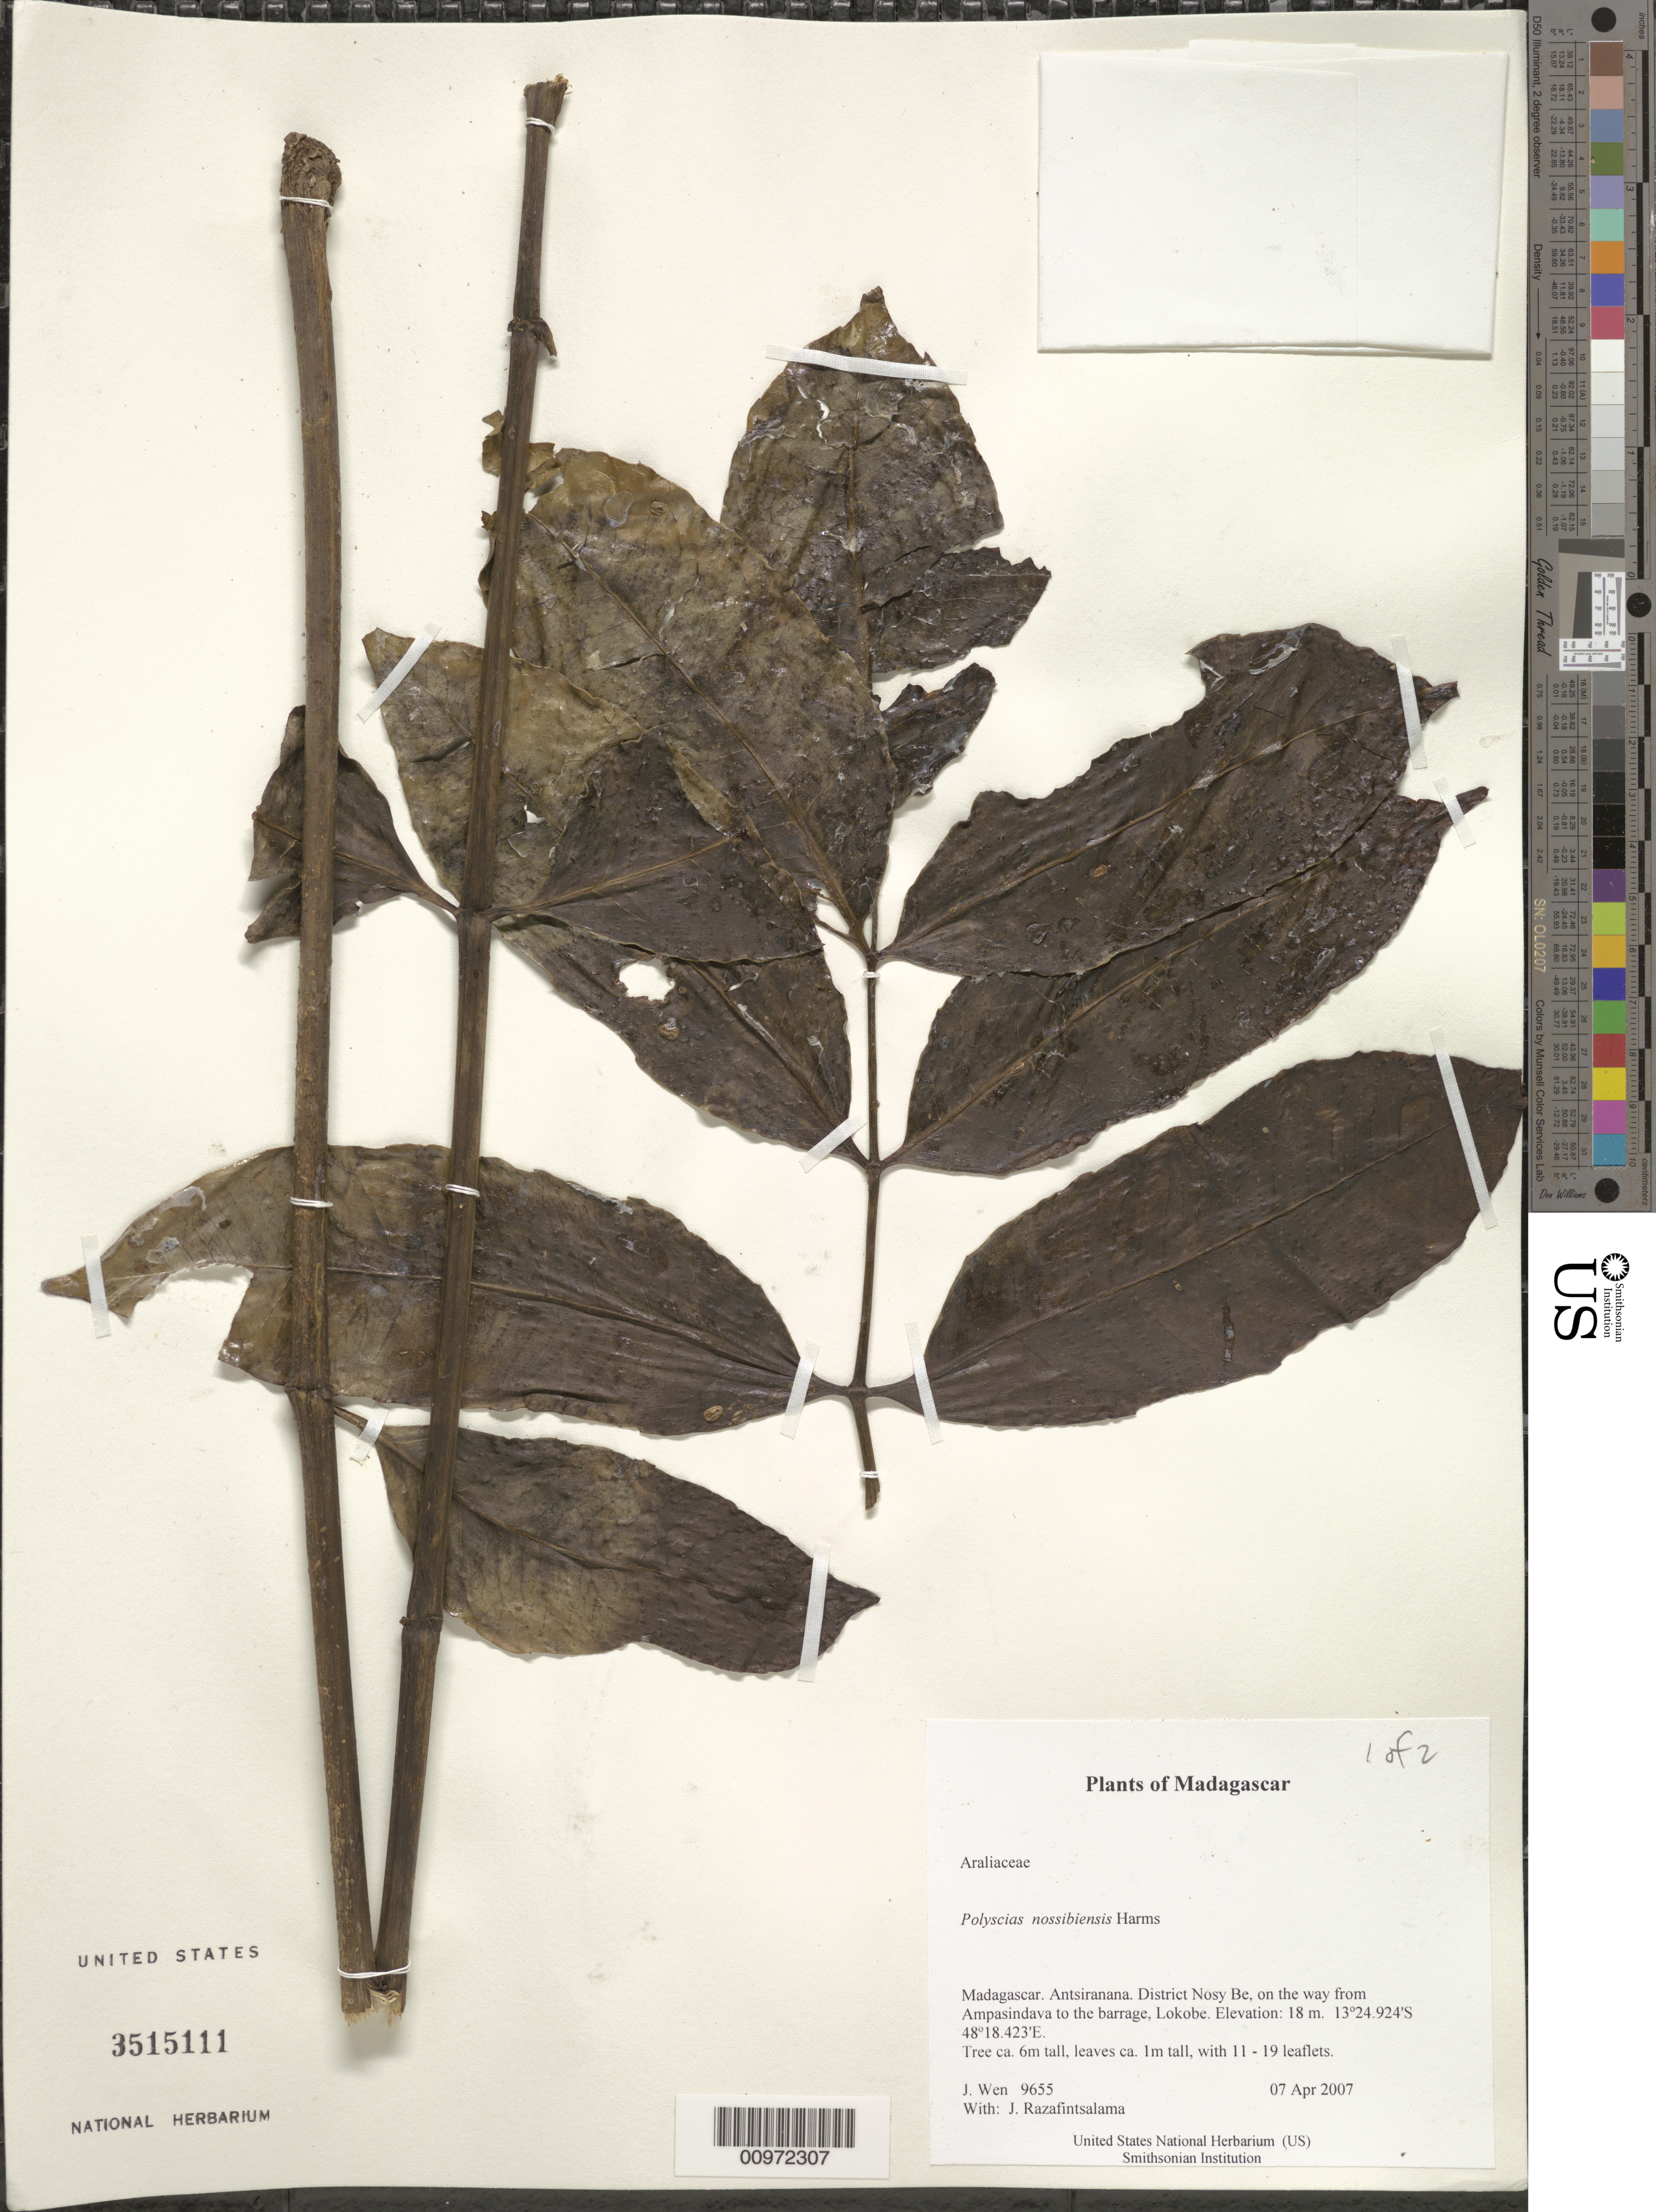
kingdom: Plantae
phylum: Tracheophyta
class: Magnoliopsida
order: Apiales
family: Araliaceae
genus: Polyscias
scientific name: Polyscias nossibiensis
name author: Harms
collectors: J. Wen & J. Razafintsalama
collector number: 9655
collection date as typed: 07 Apr 2007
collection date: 2007-04-07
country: Madagascar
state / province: Diana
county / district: Nosy Be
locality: District Nosy Be, on the way from Ampasindava to the barrage, Lokobe.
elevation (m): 18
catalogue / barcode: US 3515111